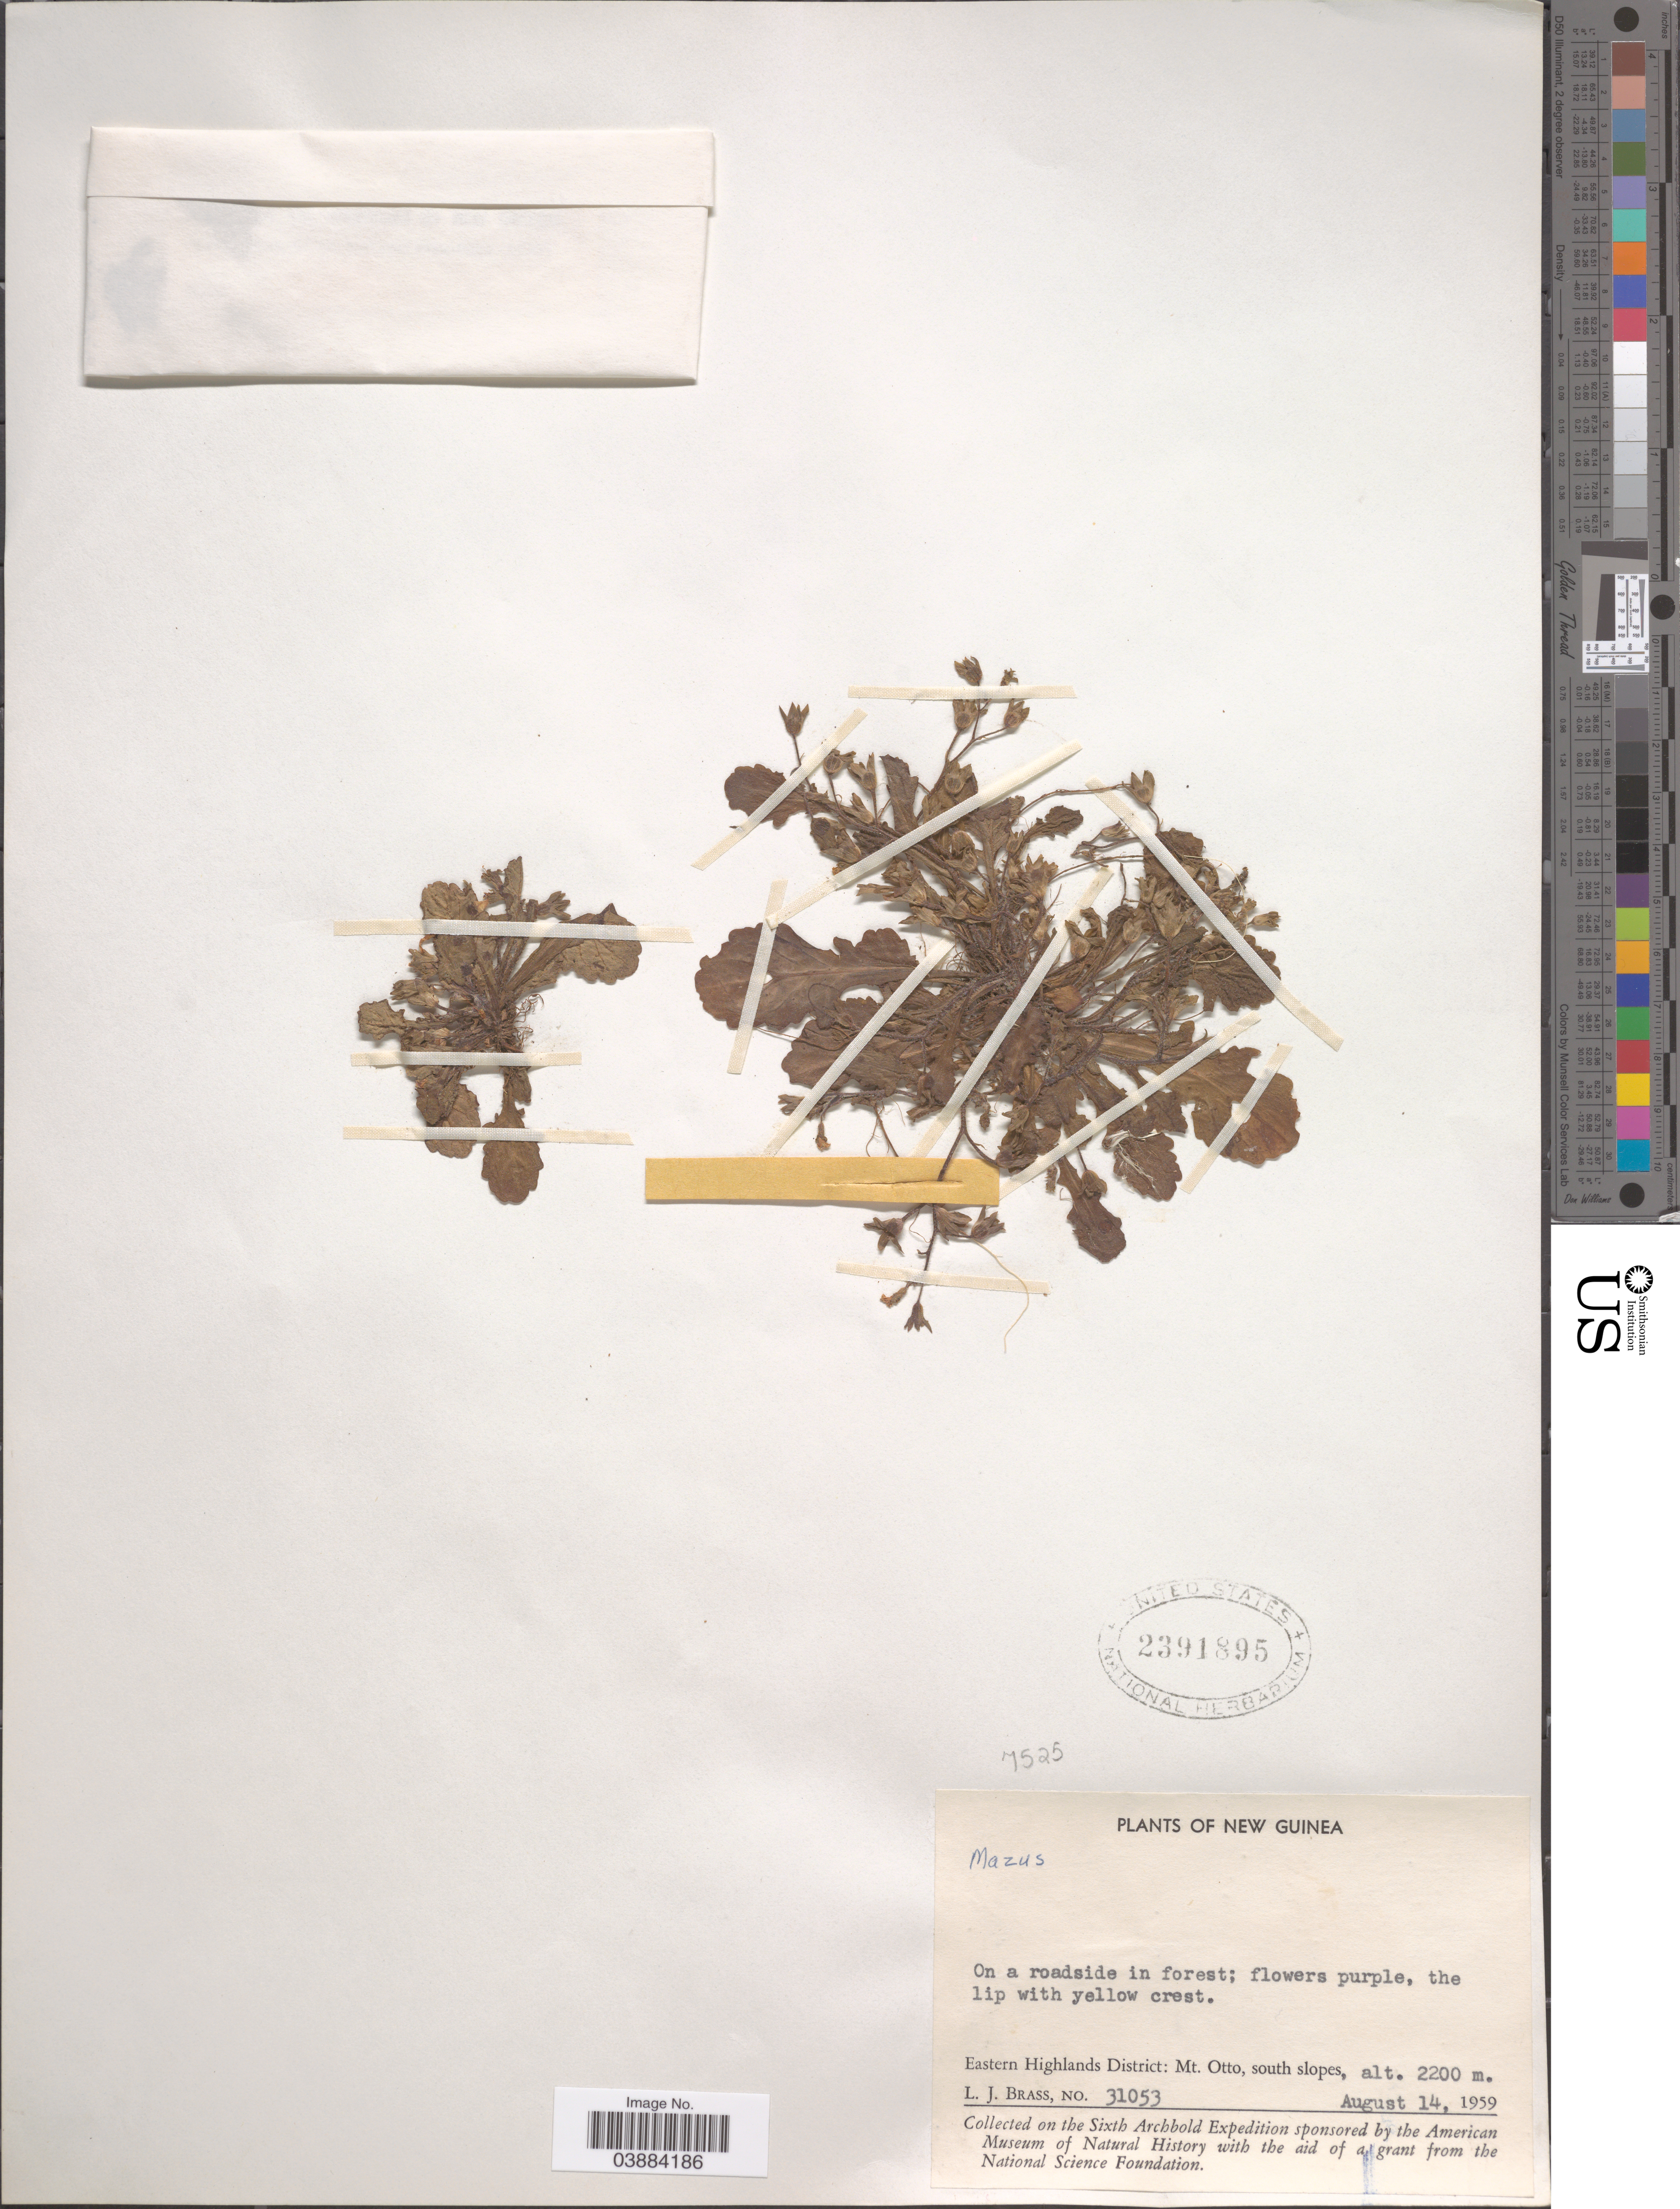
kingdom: Plantae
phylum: Tracheophyta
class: Magnoliopsida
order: Lamiales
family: Mazaceae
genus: Mazus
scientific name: Mazus sp.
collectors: L. J. Brass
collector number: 31053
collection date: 1959-08-14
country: Papua New Guinea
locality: New Guinea. Eastern Highlands District: Mt. Otto, south slopes.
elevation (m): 2200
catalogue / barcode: US 2391895